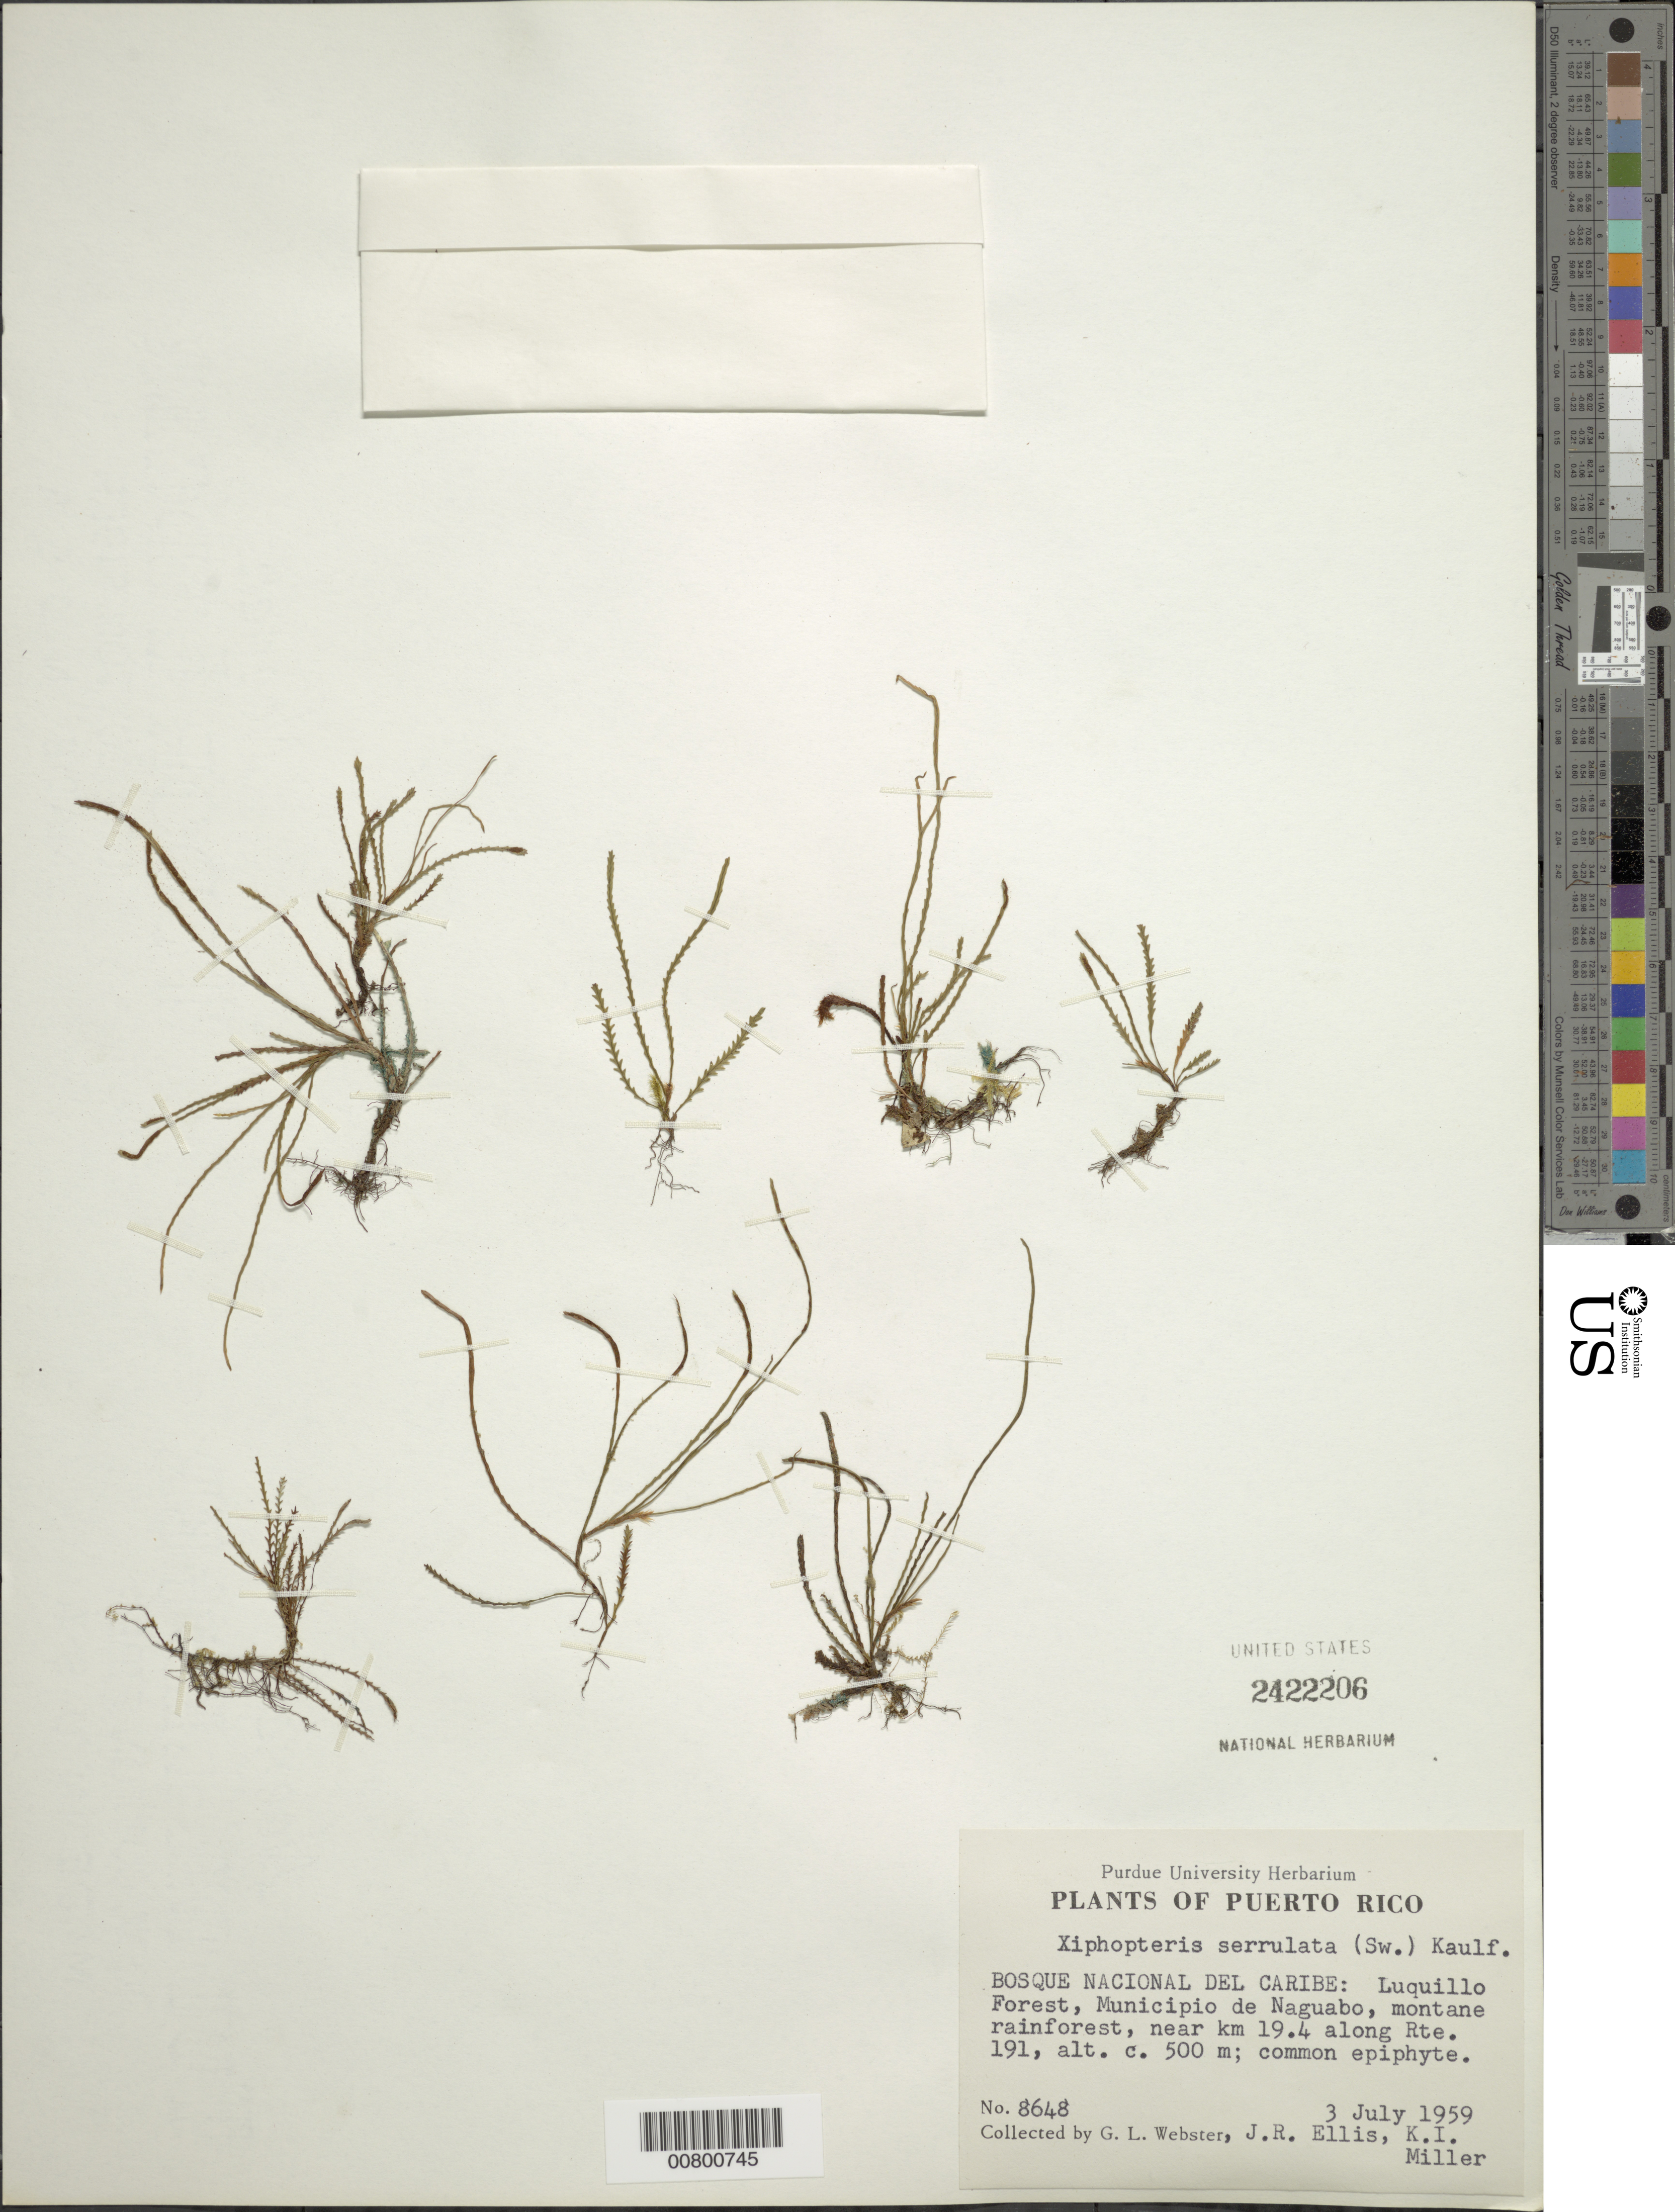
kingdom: Plantae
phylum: Tracheophyta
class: Polypodiopsida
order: Polypodiales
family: Polypodiaceae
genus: Cochlidium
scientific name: Cochlidium serrulatum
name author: (Sw.) L.E. Bishop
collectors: G. L. Webster, J. R. Ellis & K. I. Miller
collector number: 8648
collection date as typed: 03 Jul 1959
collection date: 1959-07-03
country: Puerto Rico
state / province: Luquillo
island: Puerto Rico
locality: Mun. Naguabo, Bosque Nacional del Caribe, Luquillo Forest, near km 19.4 along Rte. 191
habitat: Montane rainforest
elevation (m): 500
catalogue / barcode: US 2422206